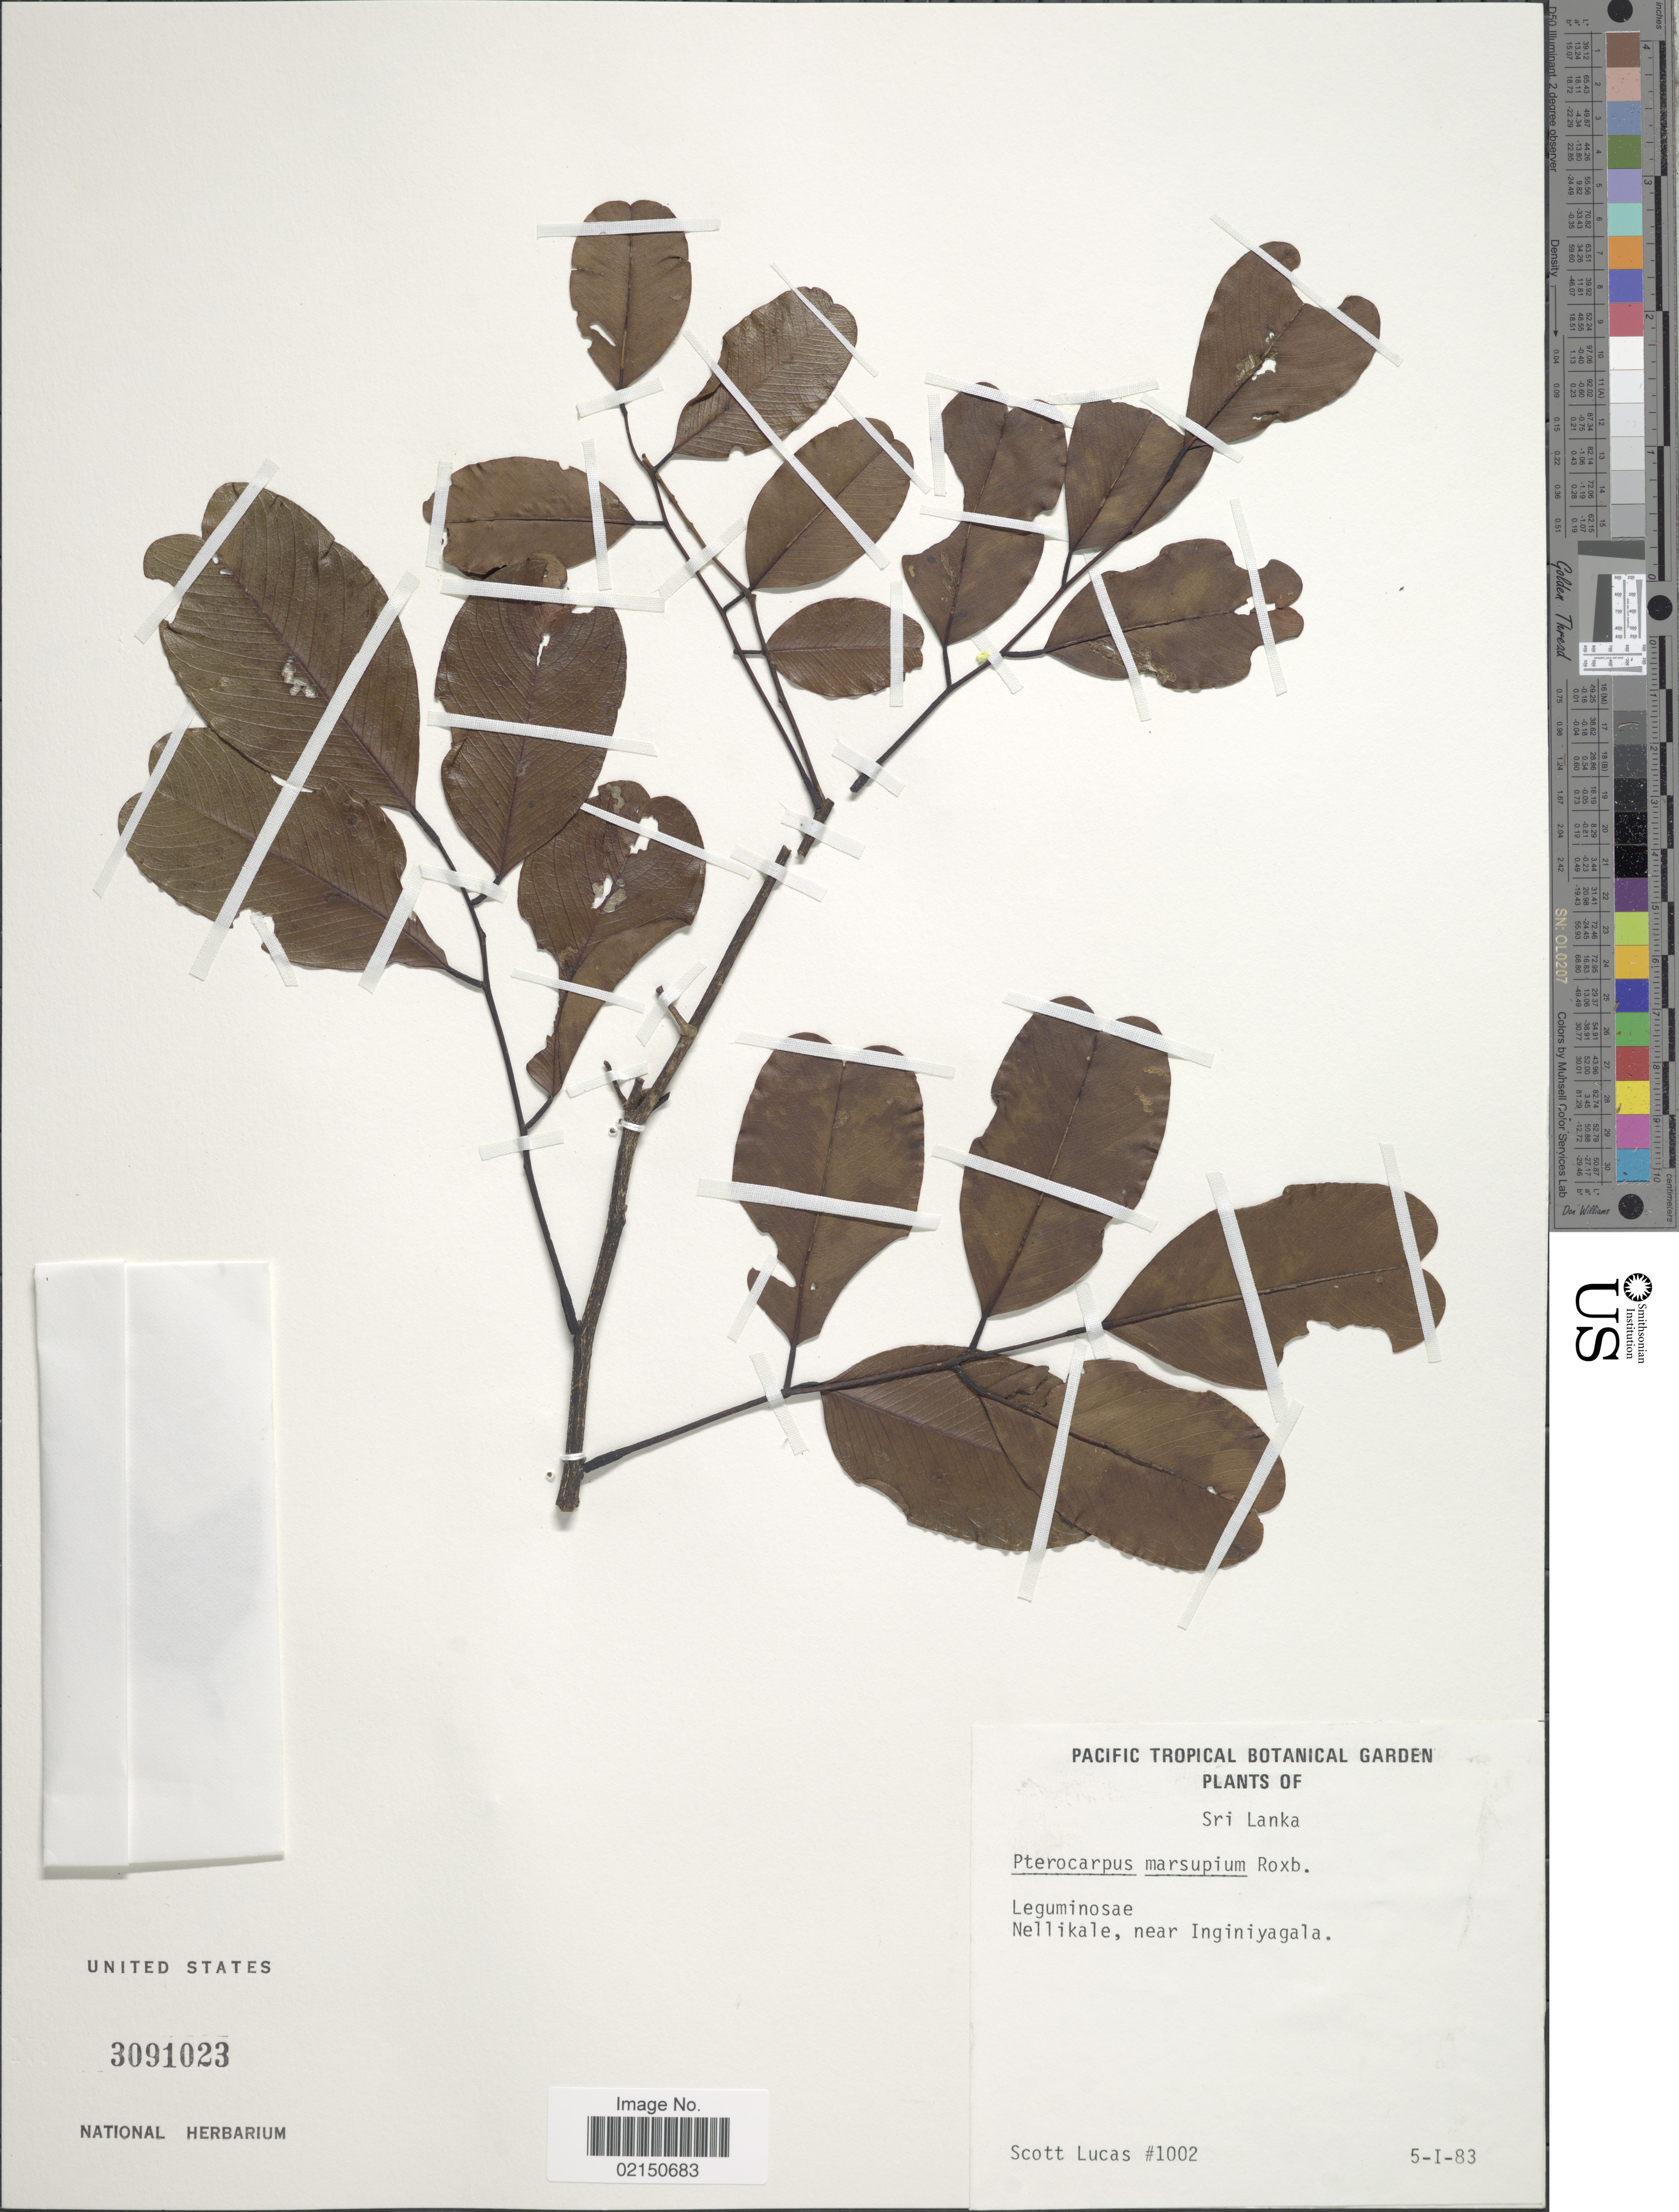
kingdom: Plantae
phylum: Tracheophyta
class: Magnoliopsida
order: Fabales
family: Fabaceae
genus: Pterocarpus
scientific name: Pterocarpus marsupium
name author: Roxb.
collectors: S. Lucas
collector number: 1002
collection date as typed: Transcribed d/m/y: 5/1/83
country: Sri Lanka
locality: Nellikale, near Inginiyagala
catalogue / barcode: US 3091023